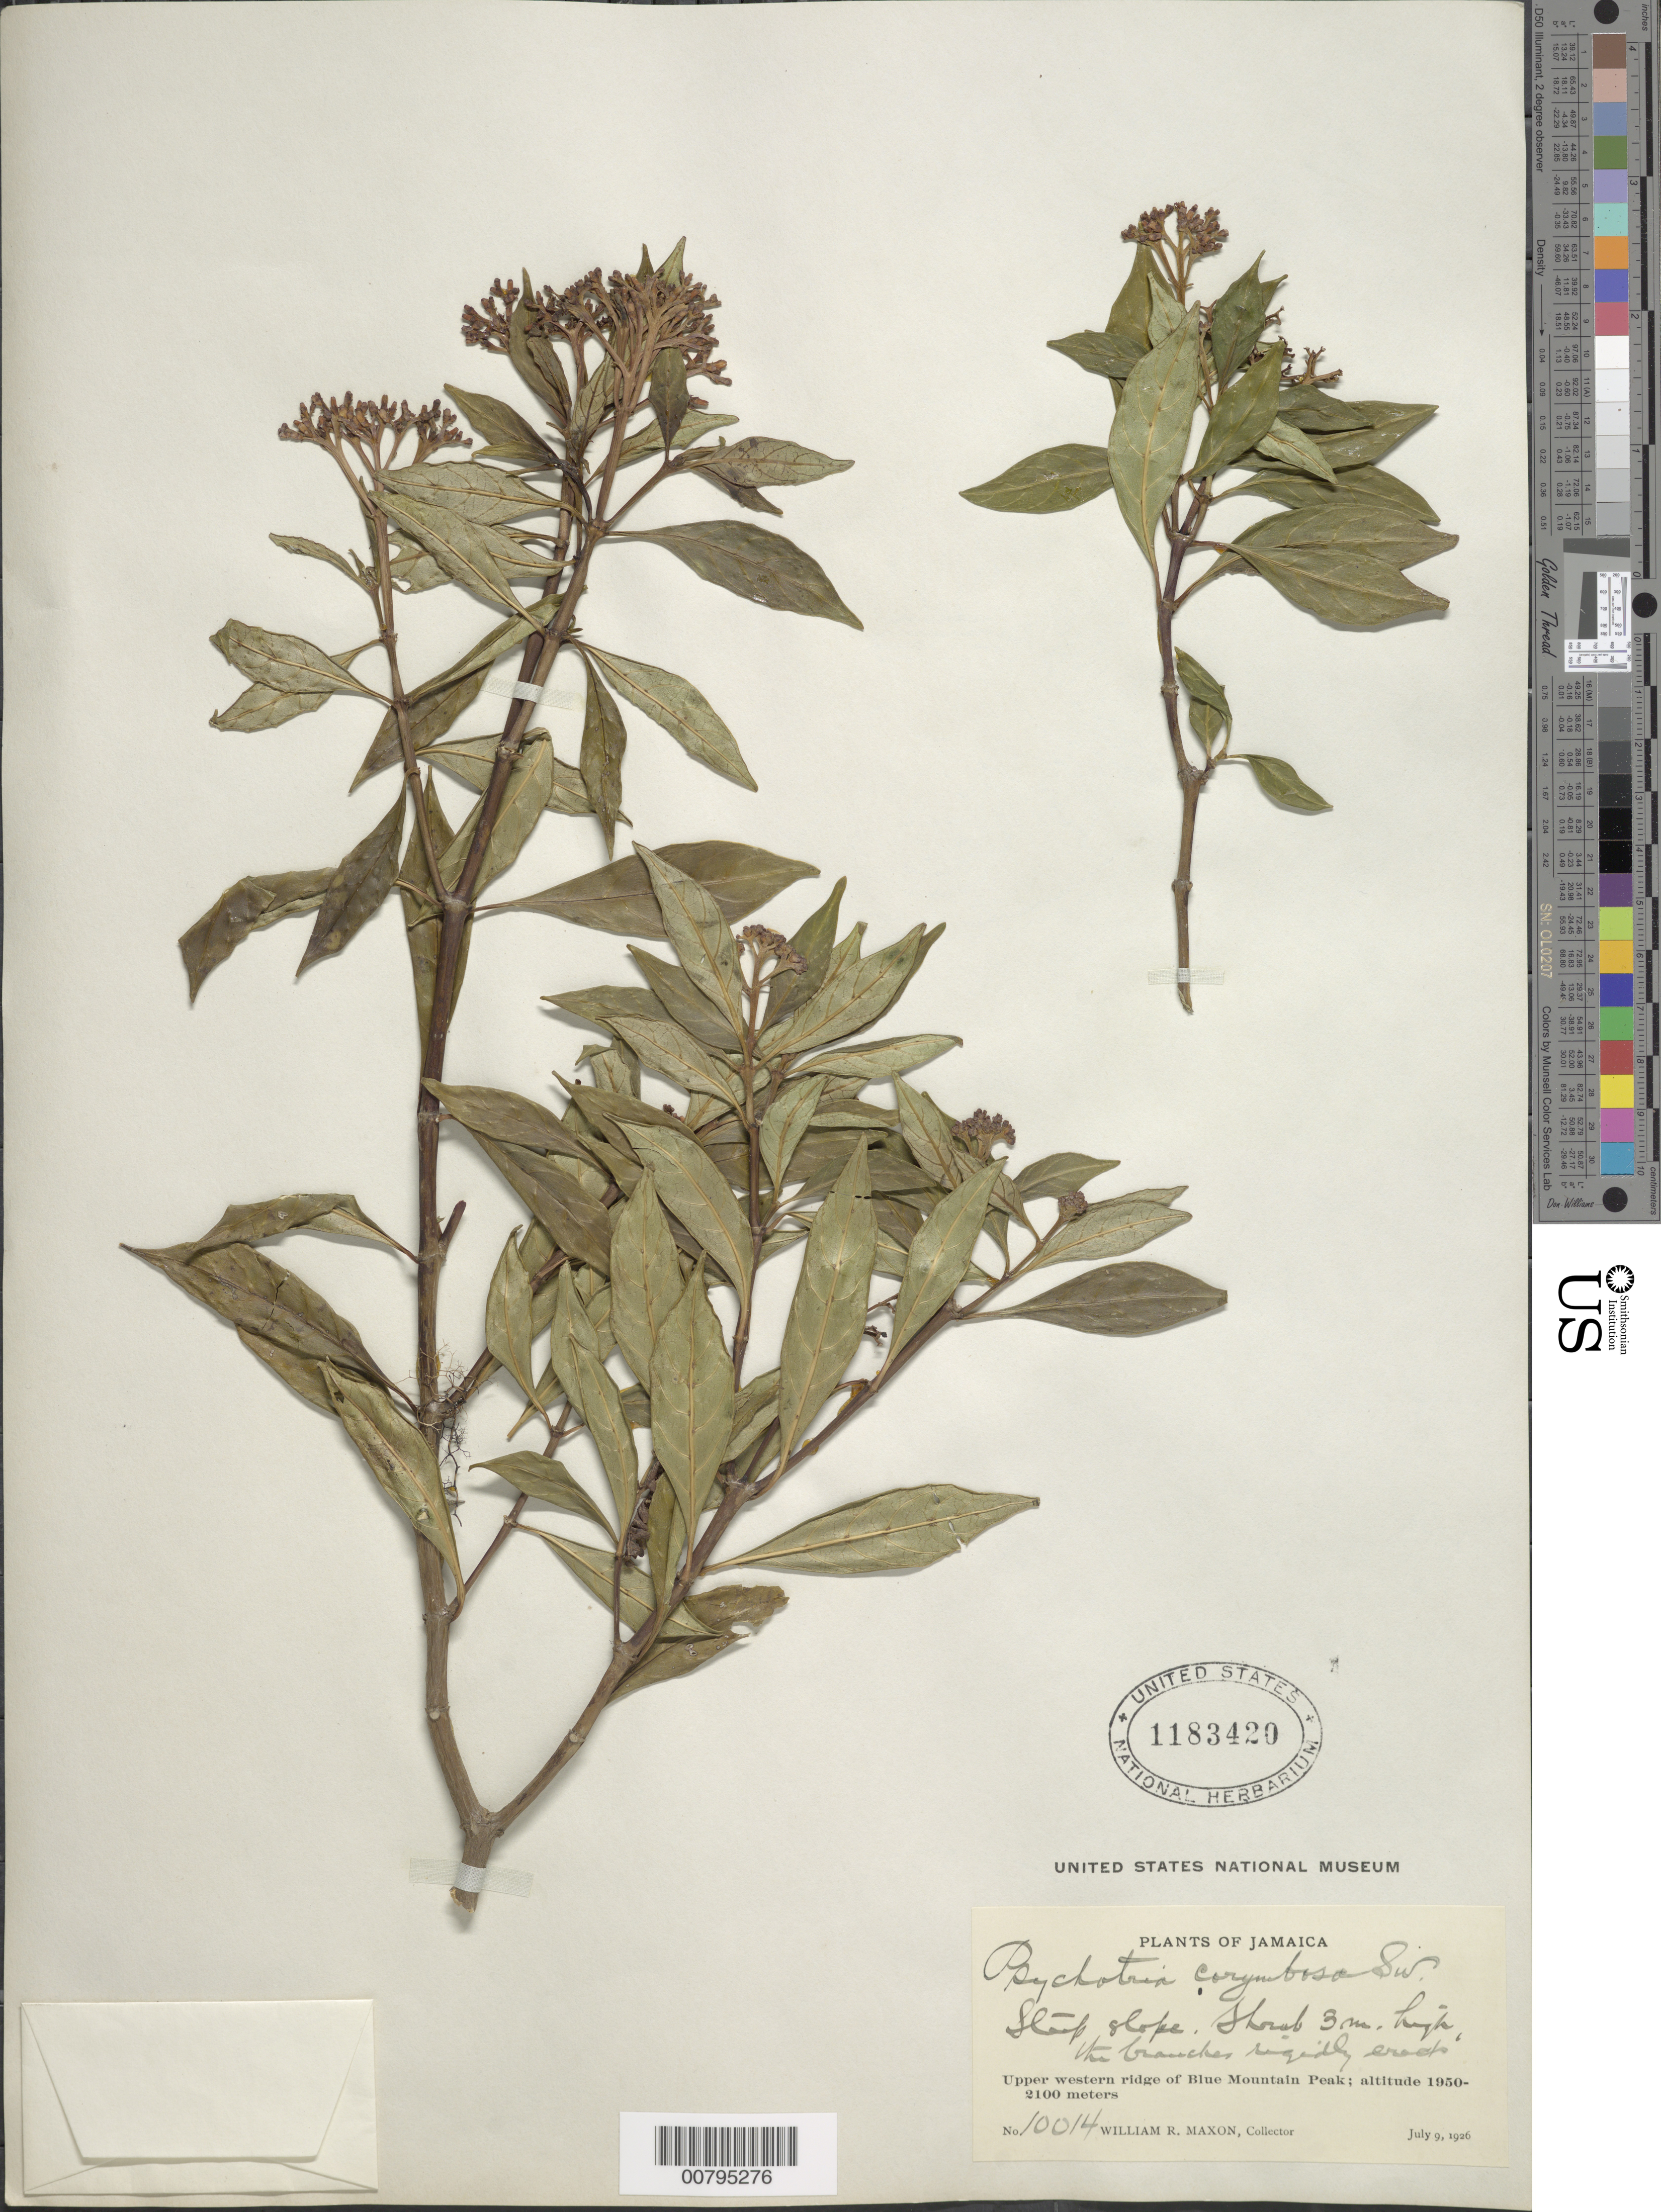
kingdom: Plantae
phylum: Tracheophyta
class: Magnoliopsida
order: Gentianales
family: Rubiaceae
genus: Psychotria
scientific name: Psychotria corymbosa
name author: Sw.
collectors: W. R. Maxon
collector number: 10014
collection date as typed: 09 Jul 1926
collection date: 1926-07-09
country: Jamaica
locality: Upper western ridge of Blue Mountain Peak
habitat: Steep mountain slope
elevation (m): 1950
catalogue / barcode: US 1183420